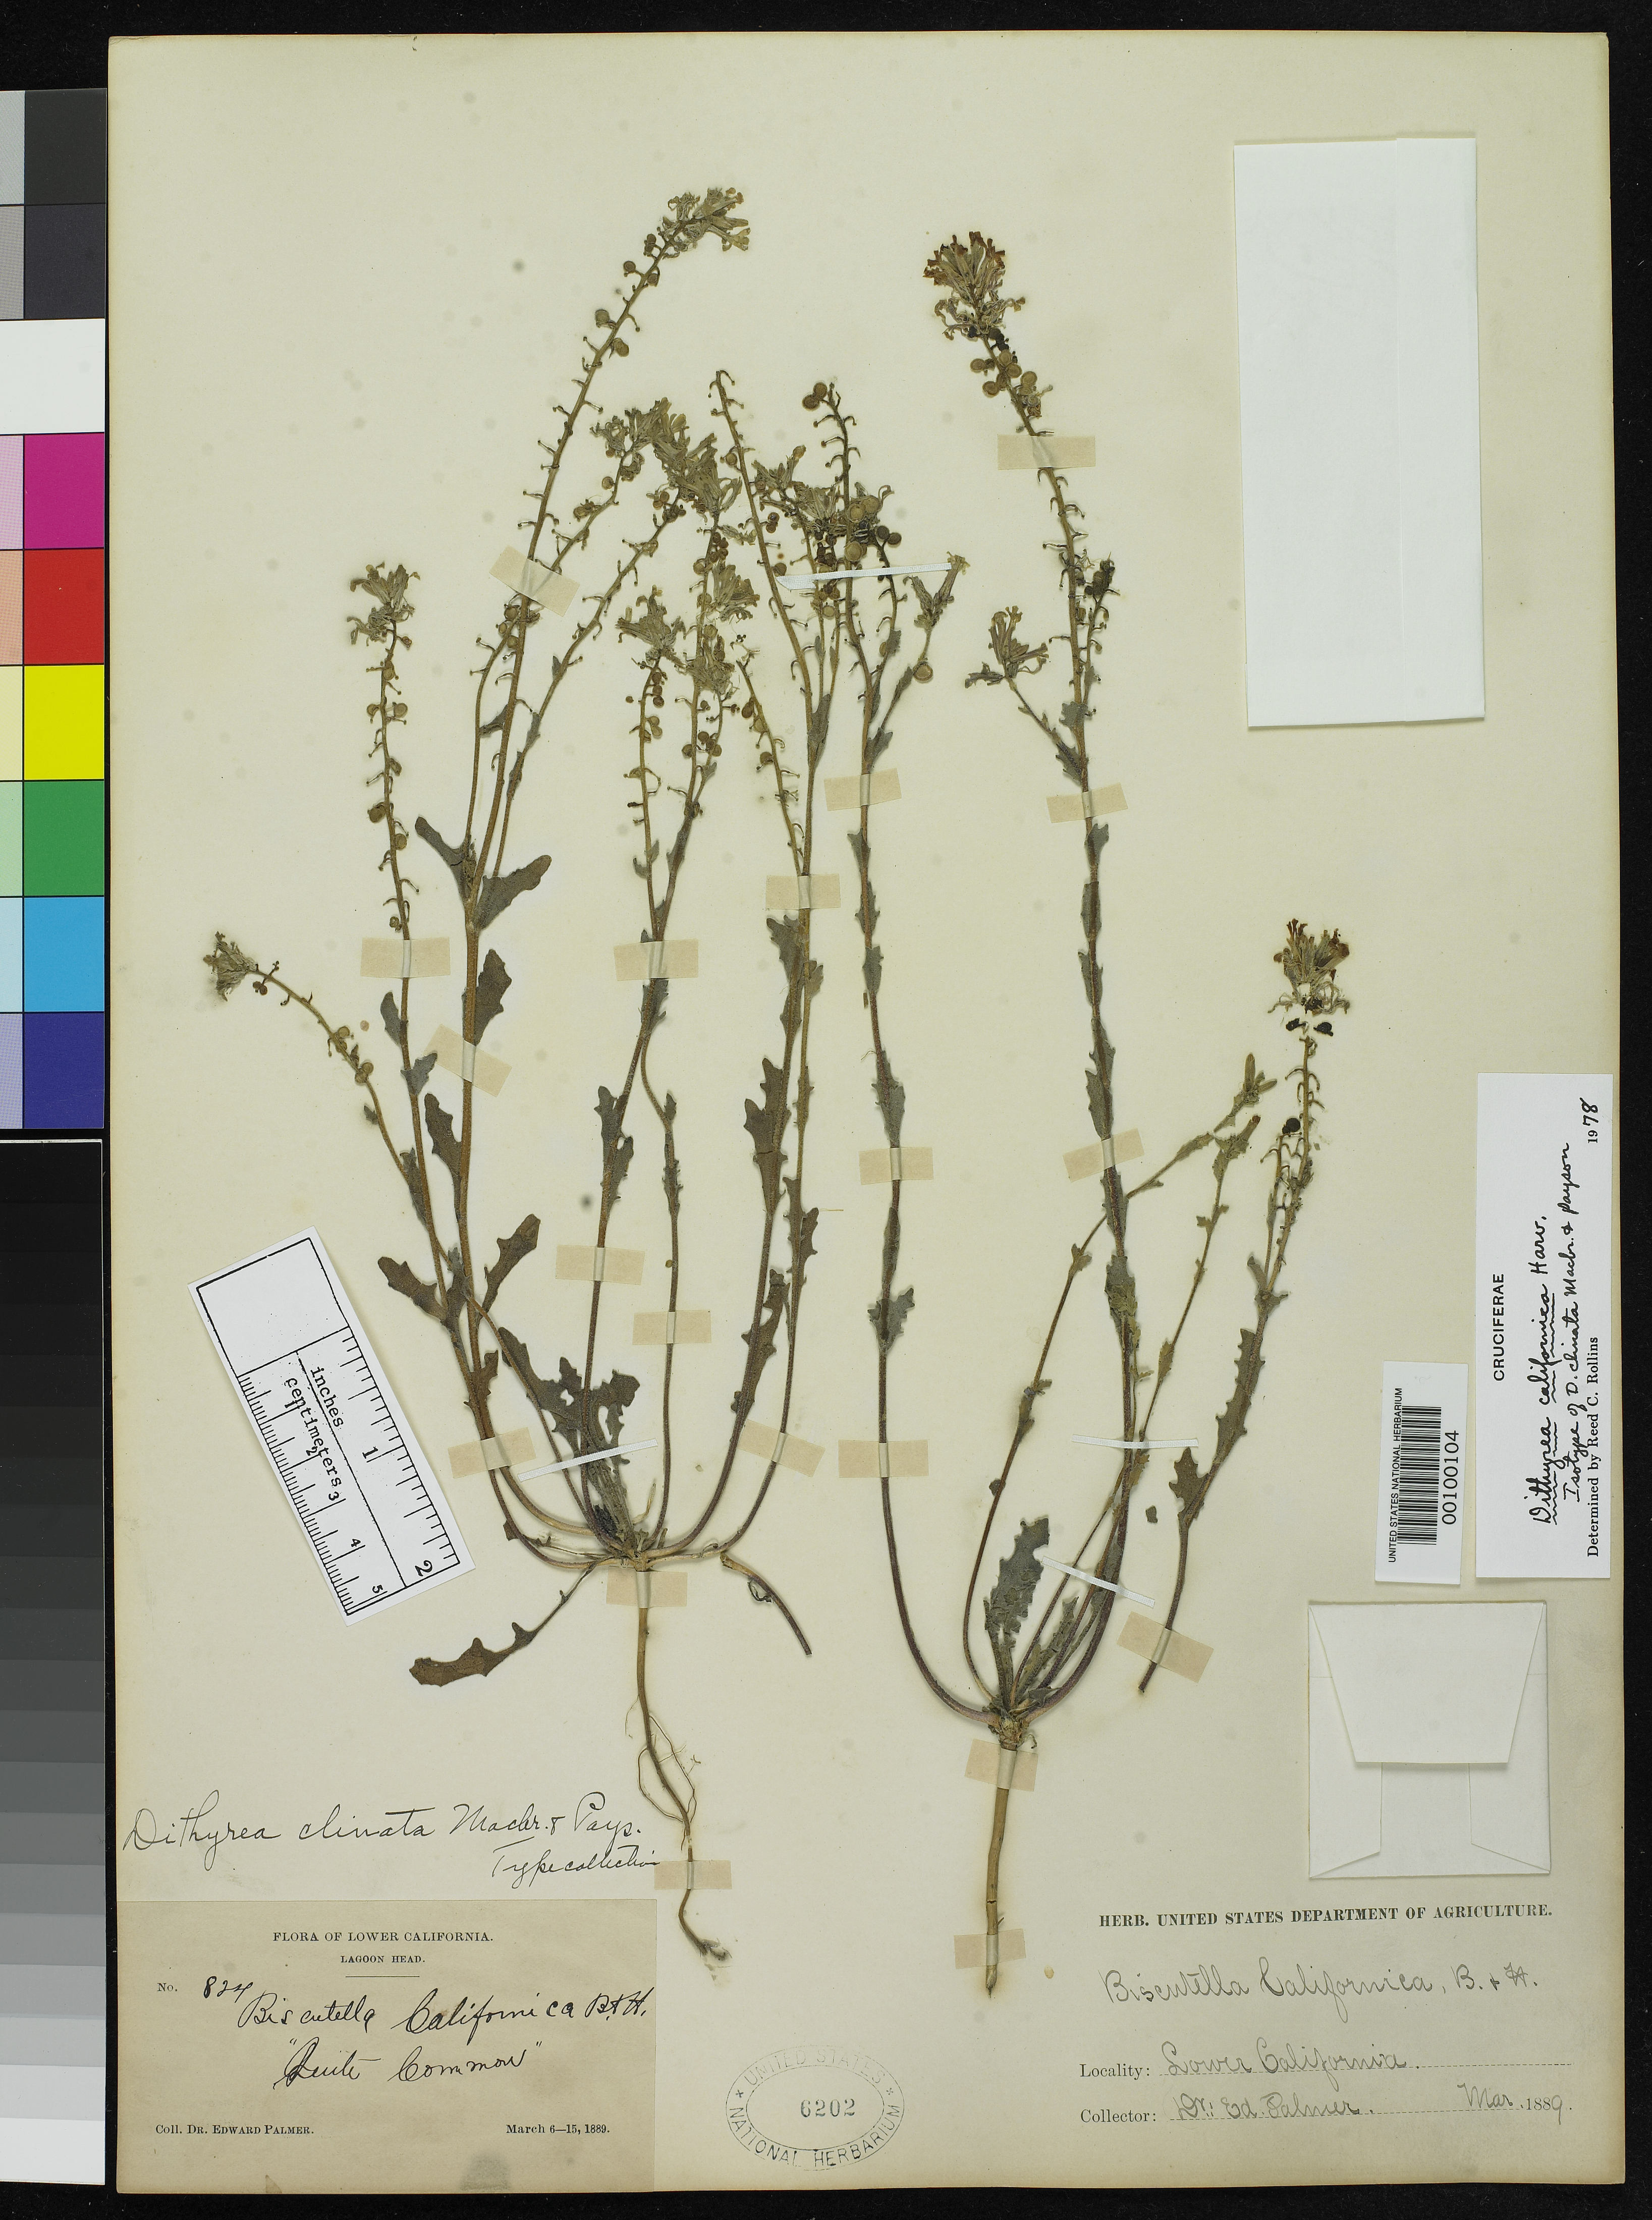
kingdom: Plantae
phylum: Tracheophyta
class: Magnoliopsida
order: Brassicales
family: Brassicaceae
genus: Dithyrea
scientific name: Dithyrea clinata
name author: J.F. Macbr. & Payson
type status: Isotype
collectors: E. Palmer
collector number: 824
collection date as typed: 06 Mar 1889 to 15 Mar 1889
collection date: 1889-03-06/1889-03-15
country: Mexico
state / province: Baja California Norte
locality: Lagoon Head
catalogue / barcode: US 6202